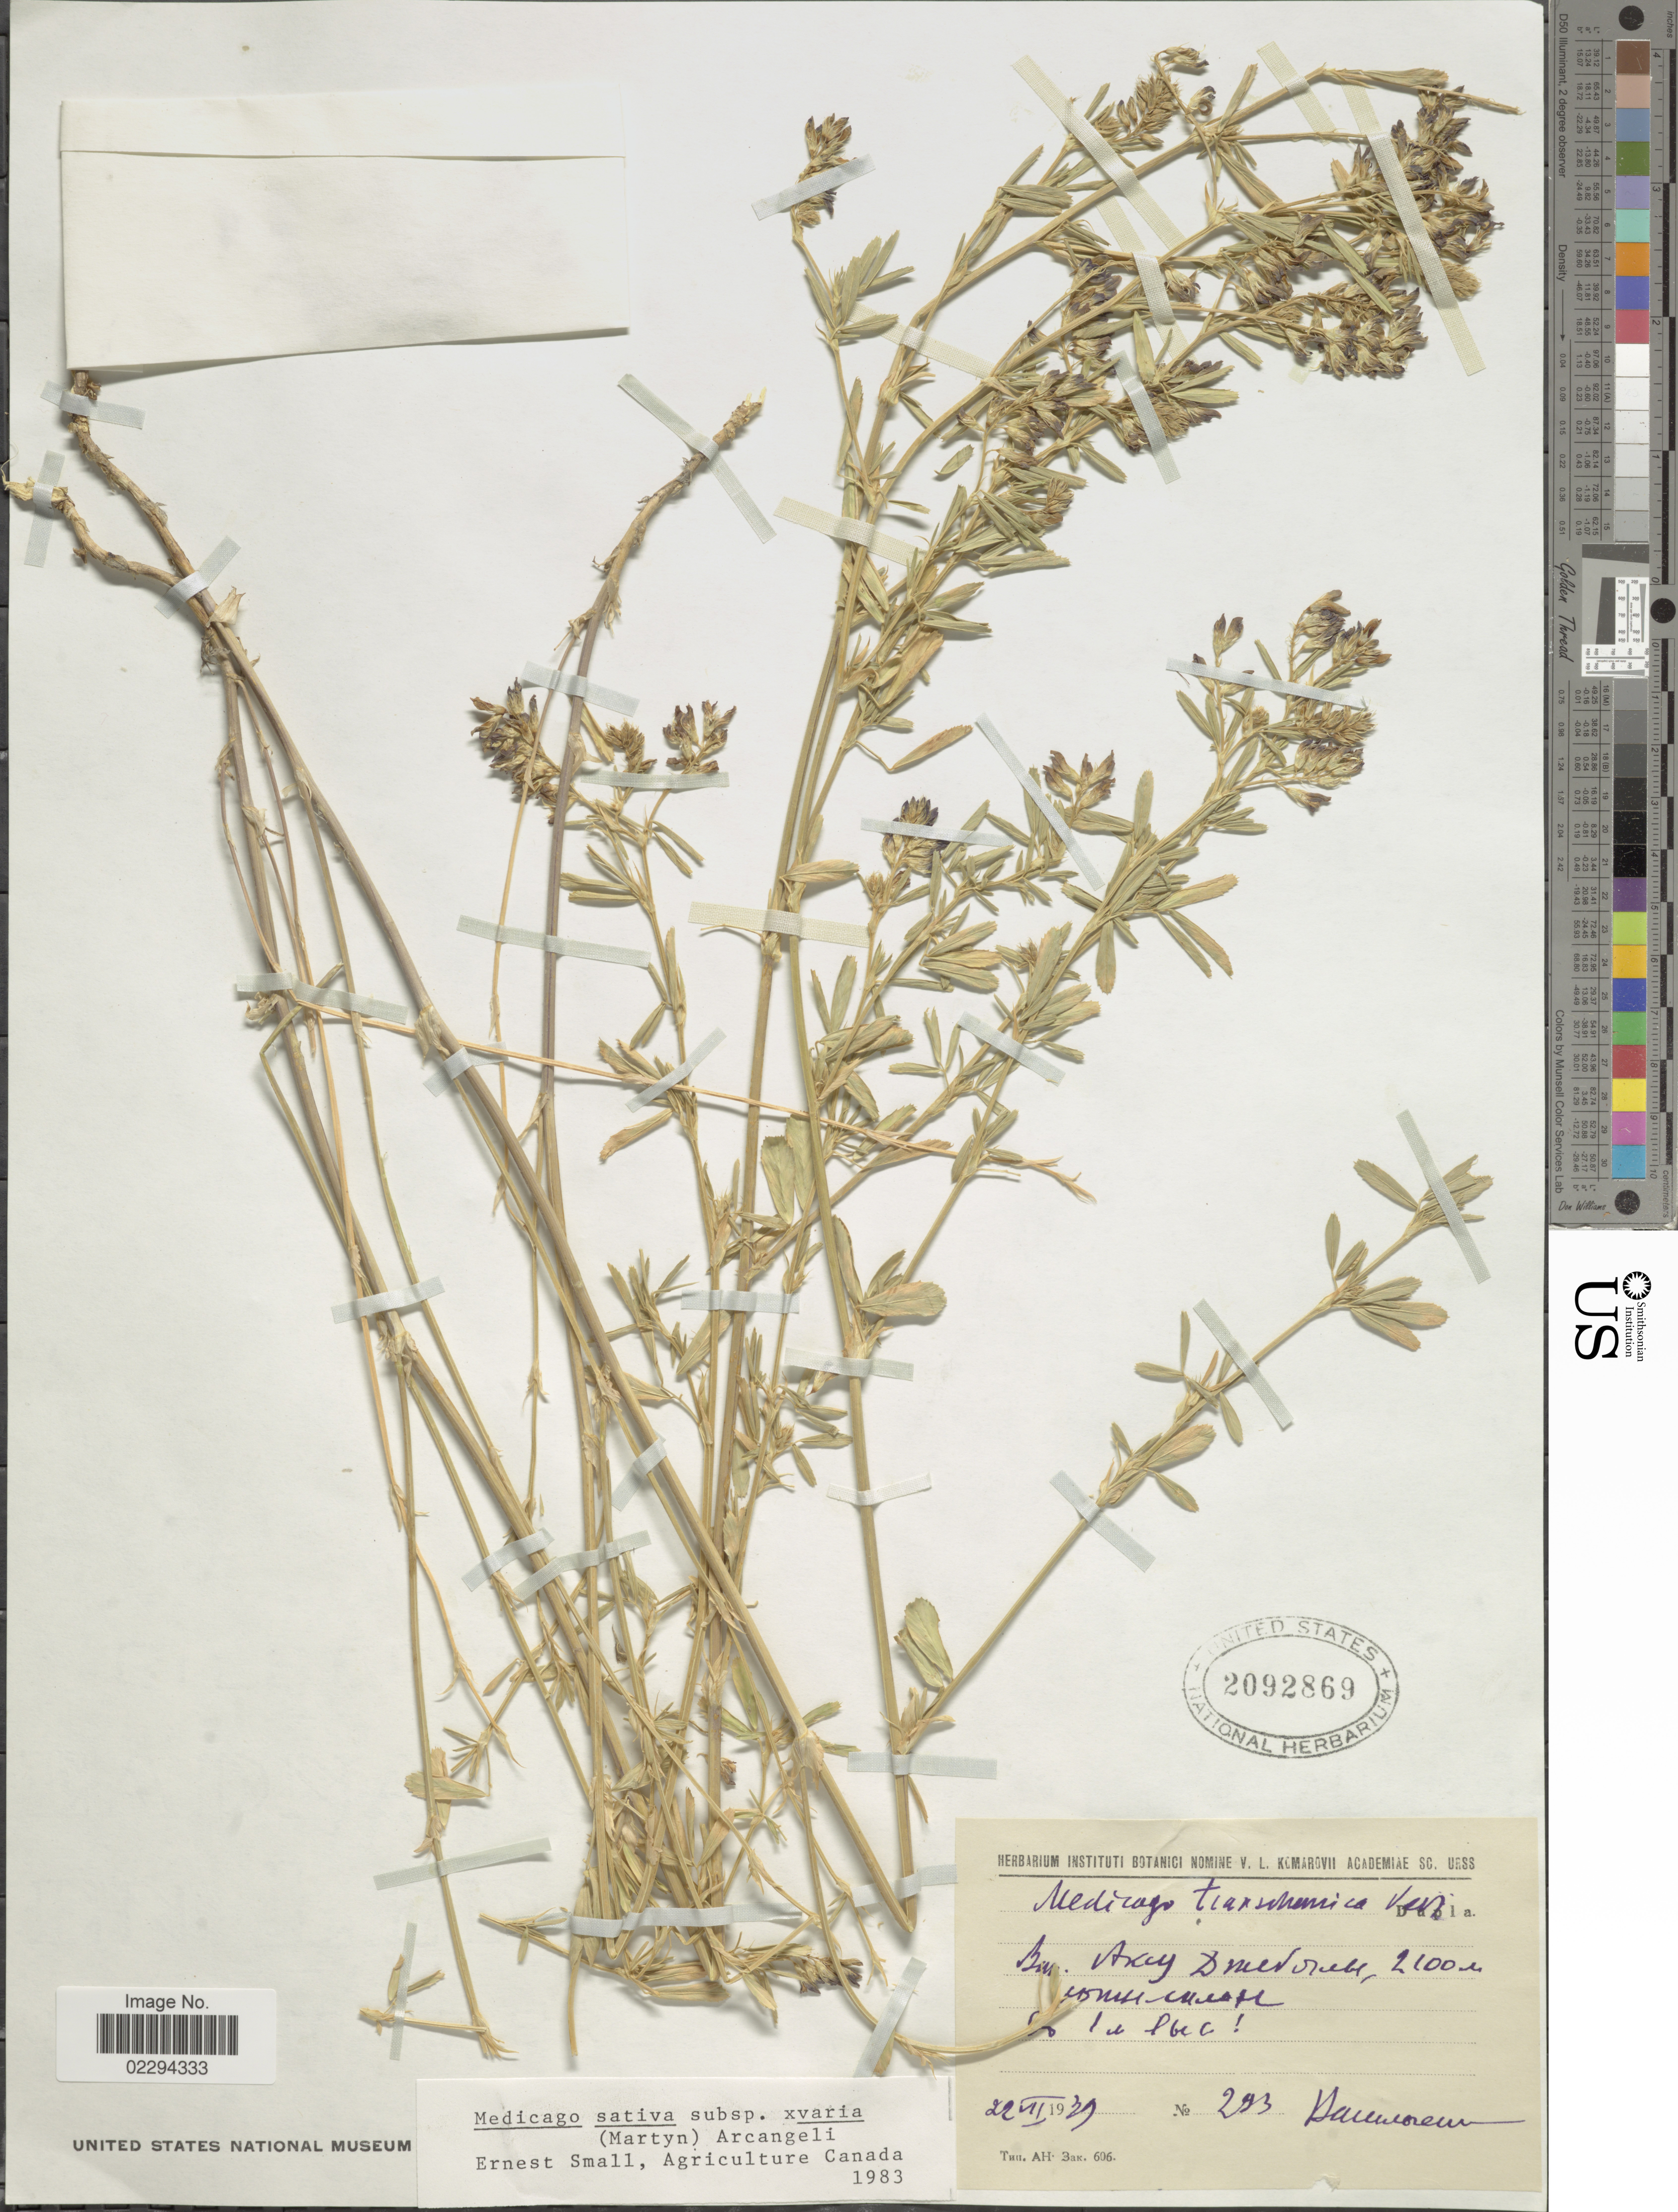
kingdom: Plantae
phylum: Tracheophyta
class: Magnoliopsida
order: Fabales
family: Fabaceae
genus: Medicago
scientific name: Medicago x sativa subsp. sativa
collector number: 293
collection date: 1939-07-22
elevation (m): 2100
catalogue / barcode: US 2092869